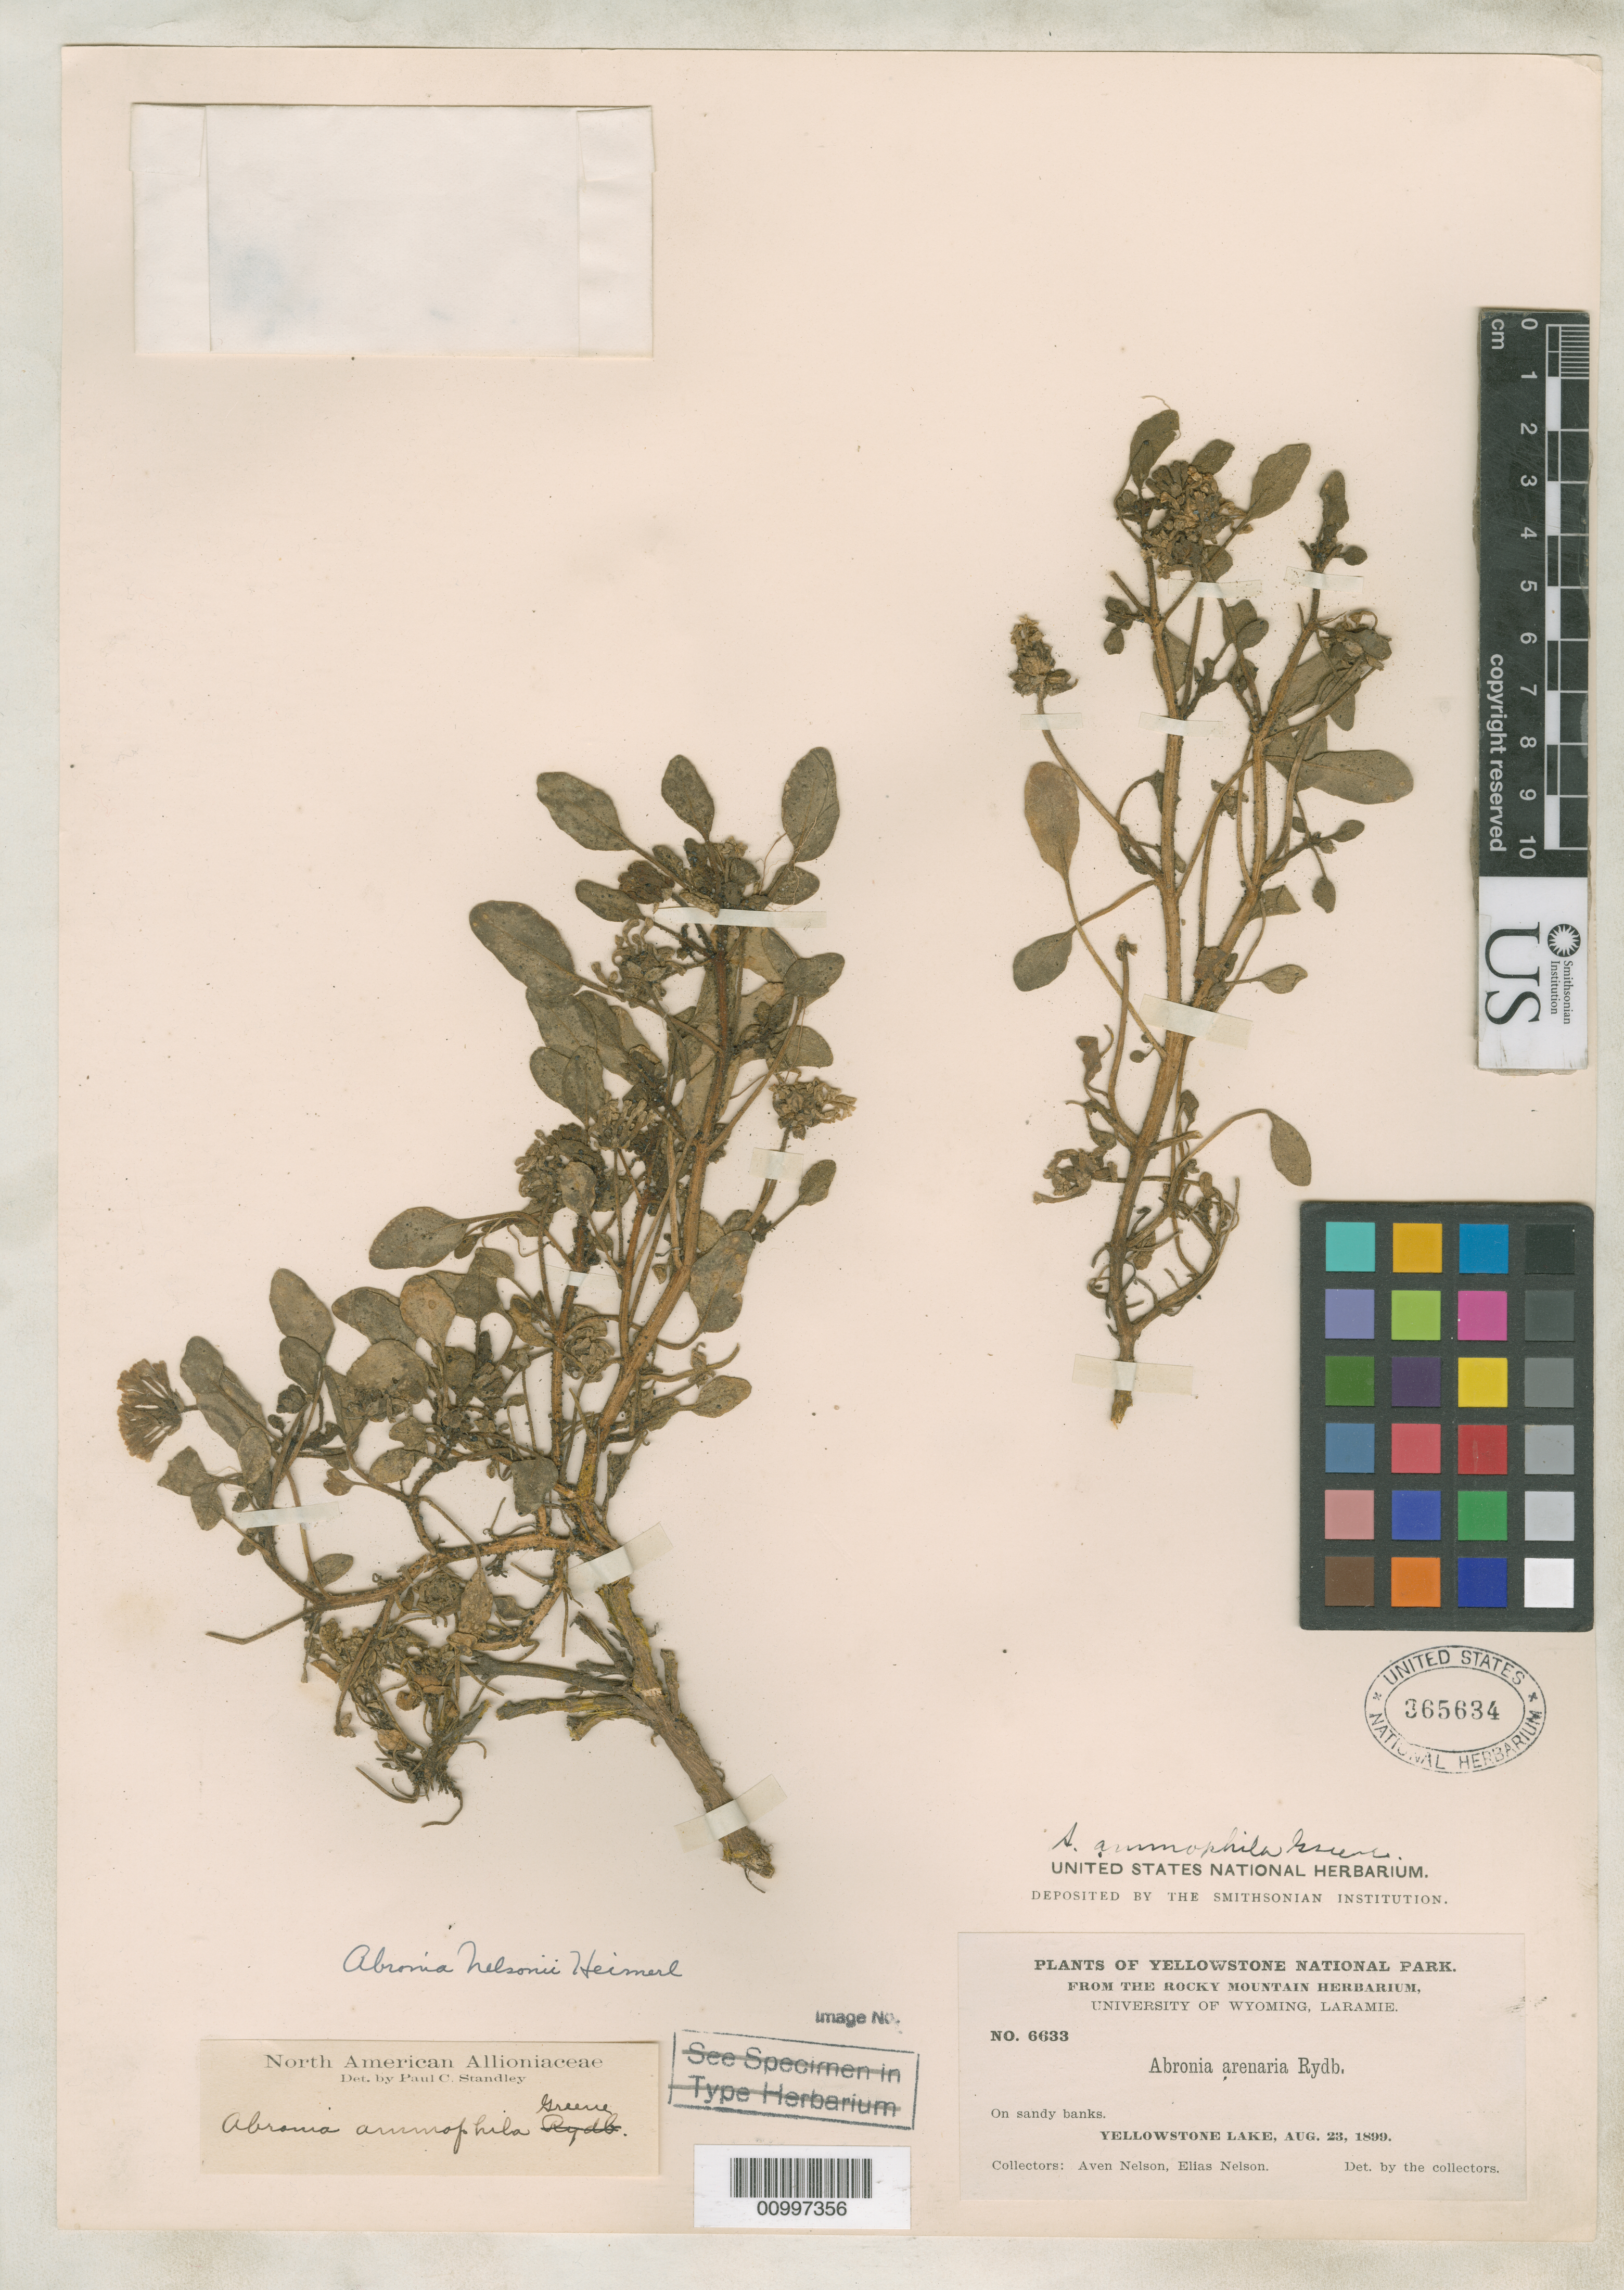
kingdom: Plantae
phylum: Tracheophyta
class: Magnoliopsida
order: Caryophyllales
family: Nyctaginaceae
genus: Abronia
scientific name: Abronia nelsonii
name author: Heimerl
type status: Syntype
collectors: A. Nelson & E. Nelson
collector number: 6633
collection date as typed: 23 Aug 1899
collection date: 1899-08-23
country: United States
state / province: Wyoming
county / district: Laramie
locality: Yellowstone lake.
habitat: On sandy banks.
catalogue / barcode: US 365634